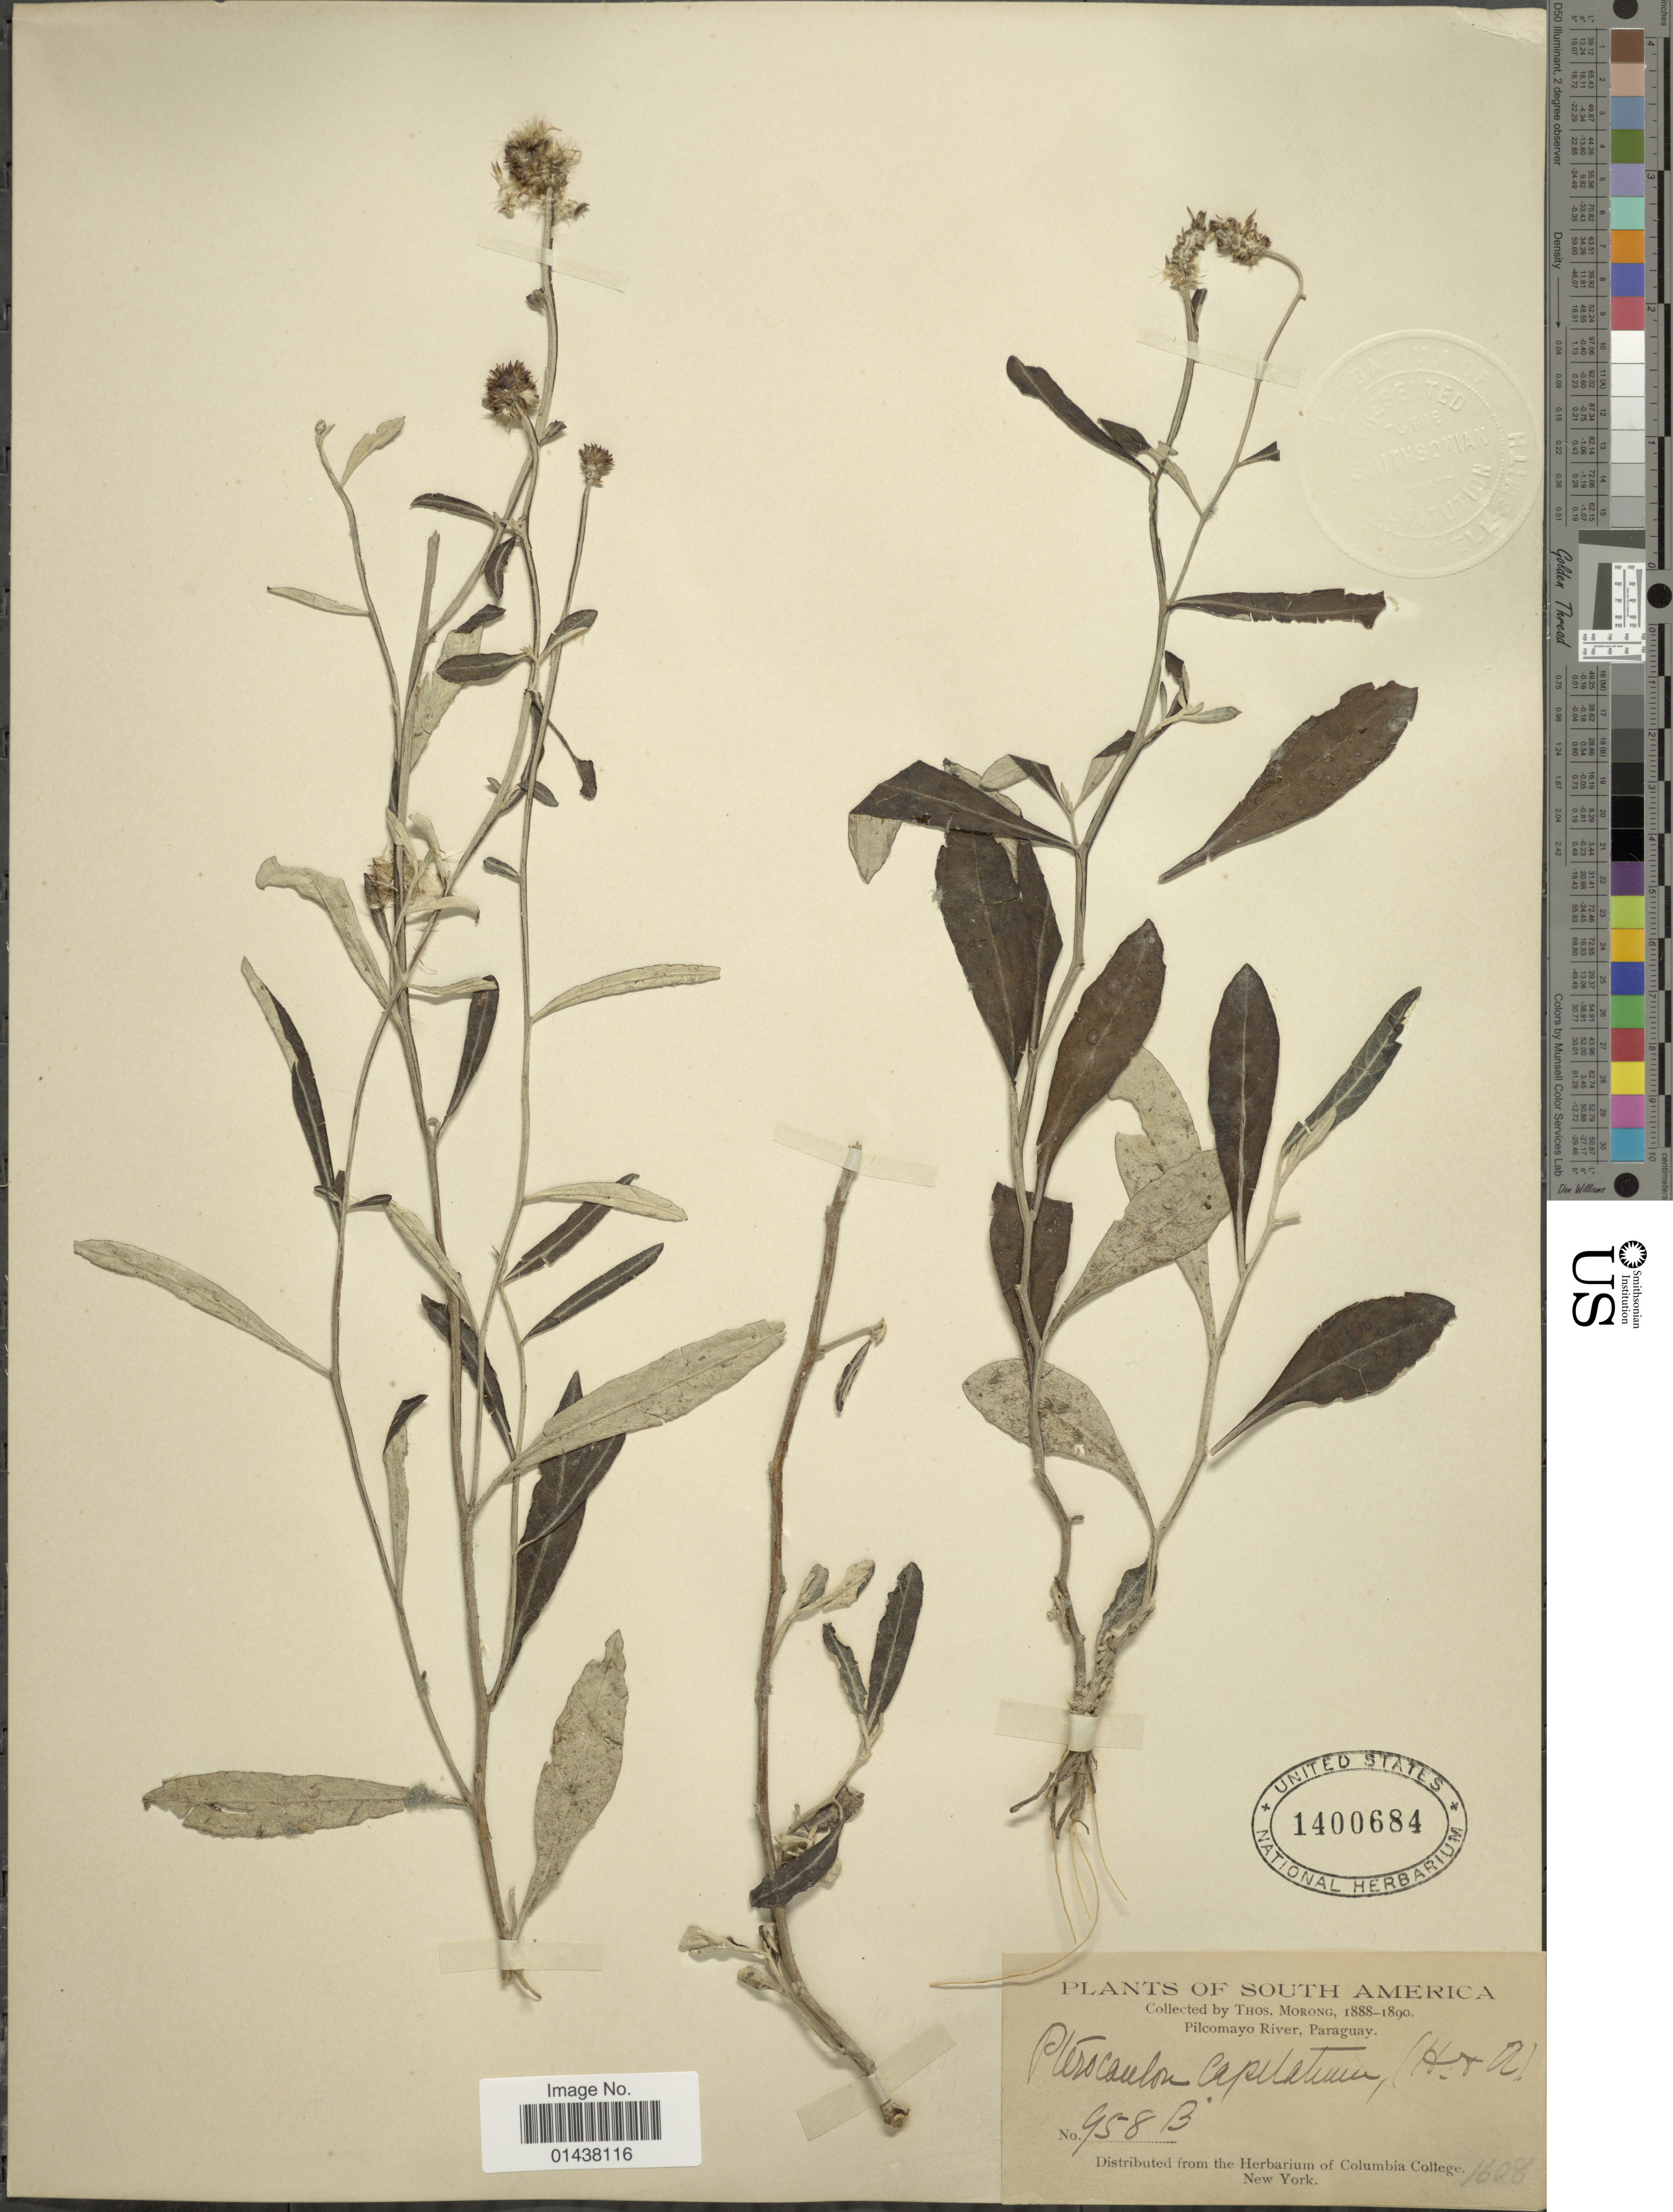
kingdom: Plantae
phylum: Tracheophyta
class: Magnoliopsida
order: Asterales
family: Asteraceae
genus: Pterocaulon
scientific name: Pterocaulon capitatum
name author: Britton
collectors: ex herb. T. Morong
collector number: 958B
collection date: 1888/1890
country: Paraguay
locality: Pilcomayo River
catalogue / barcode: US 1400684